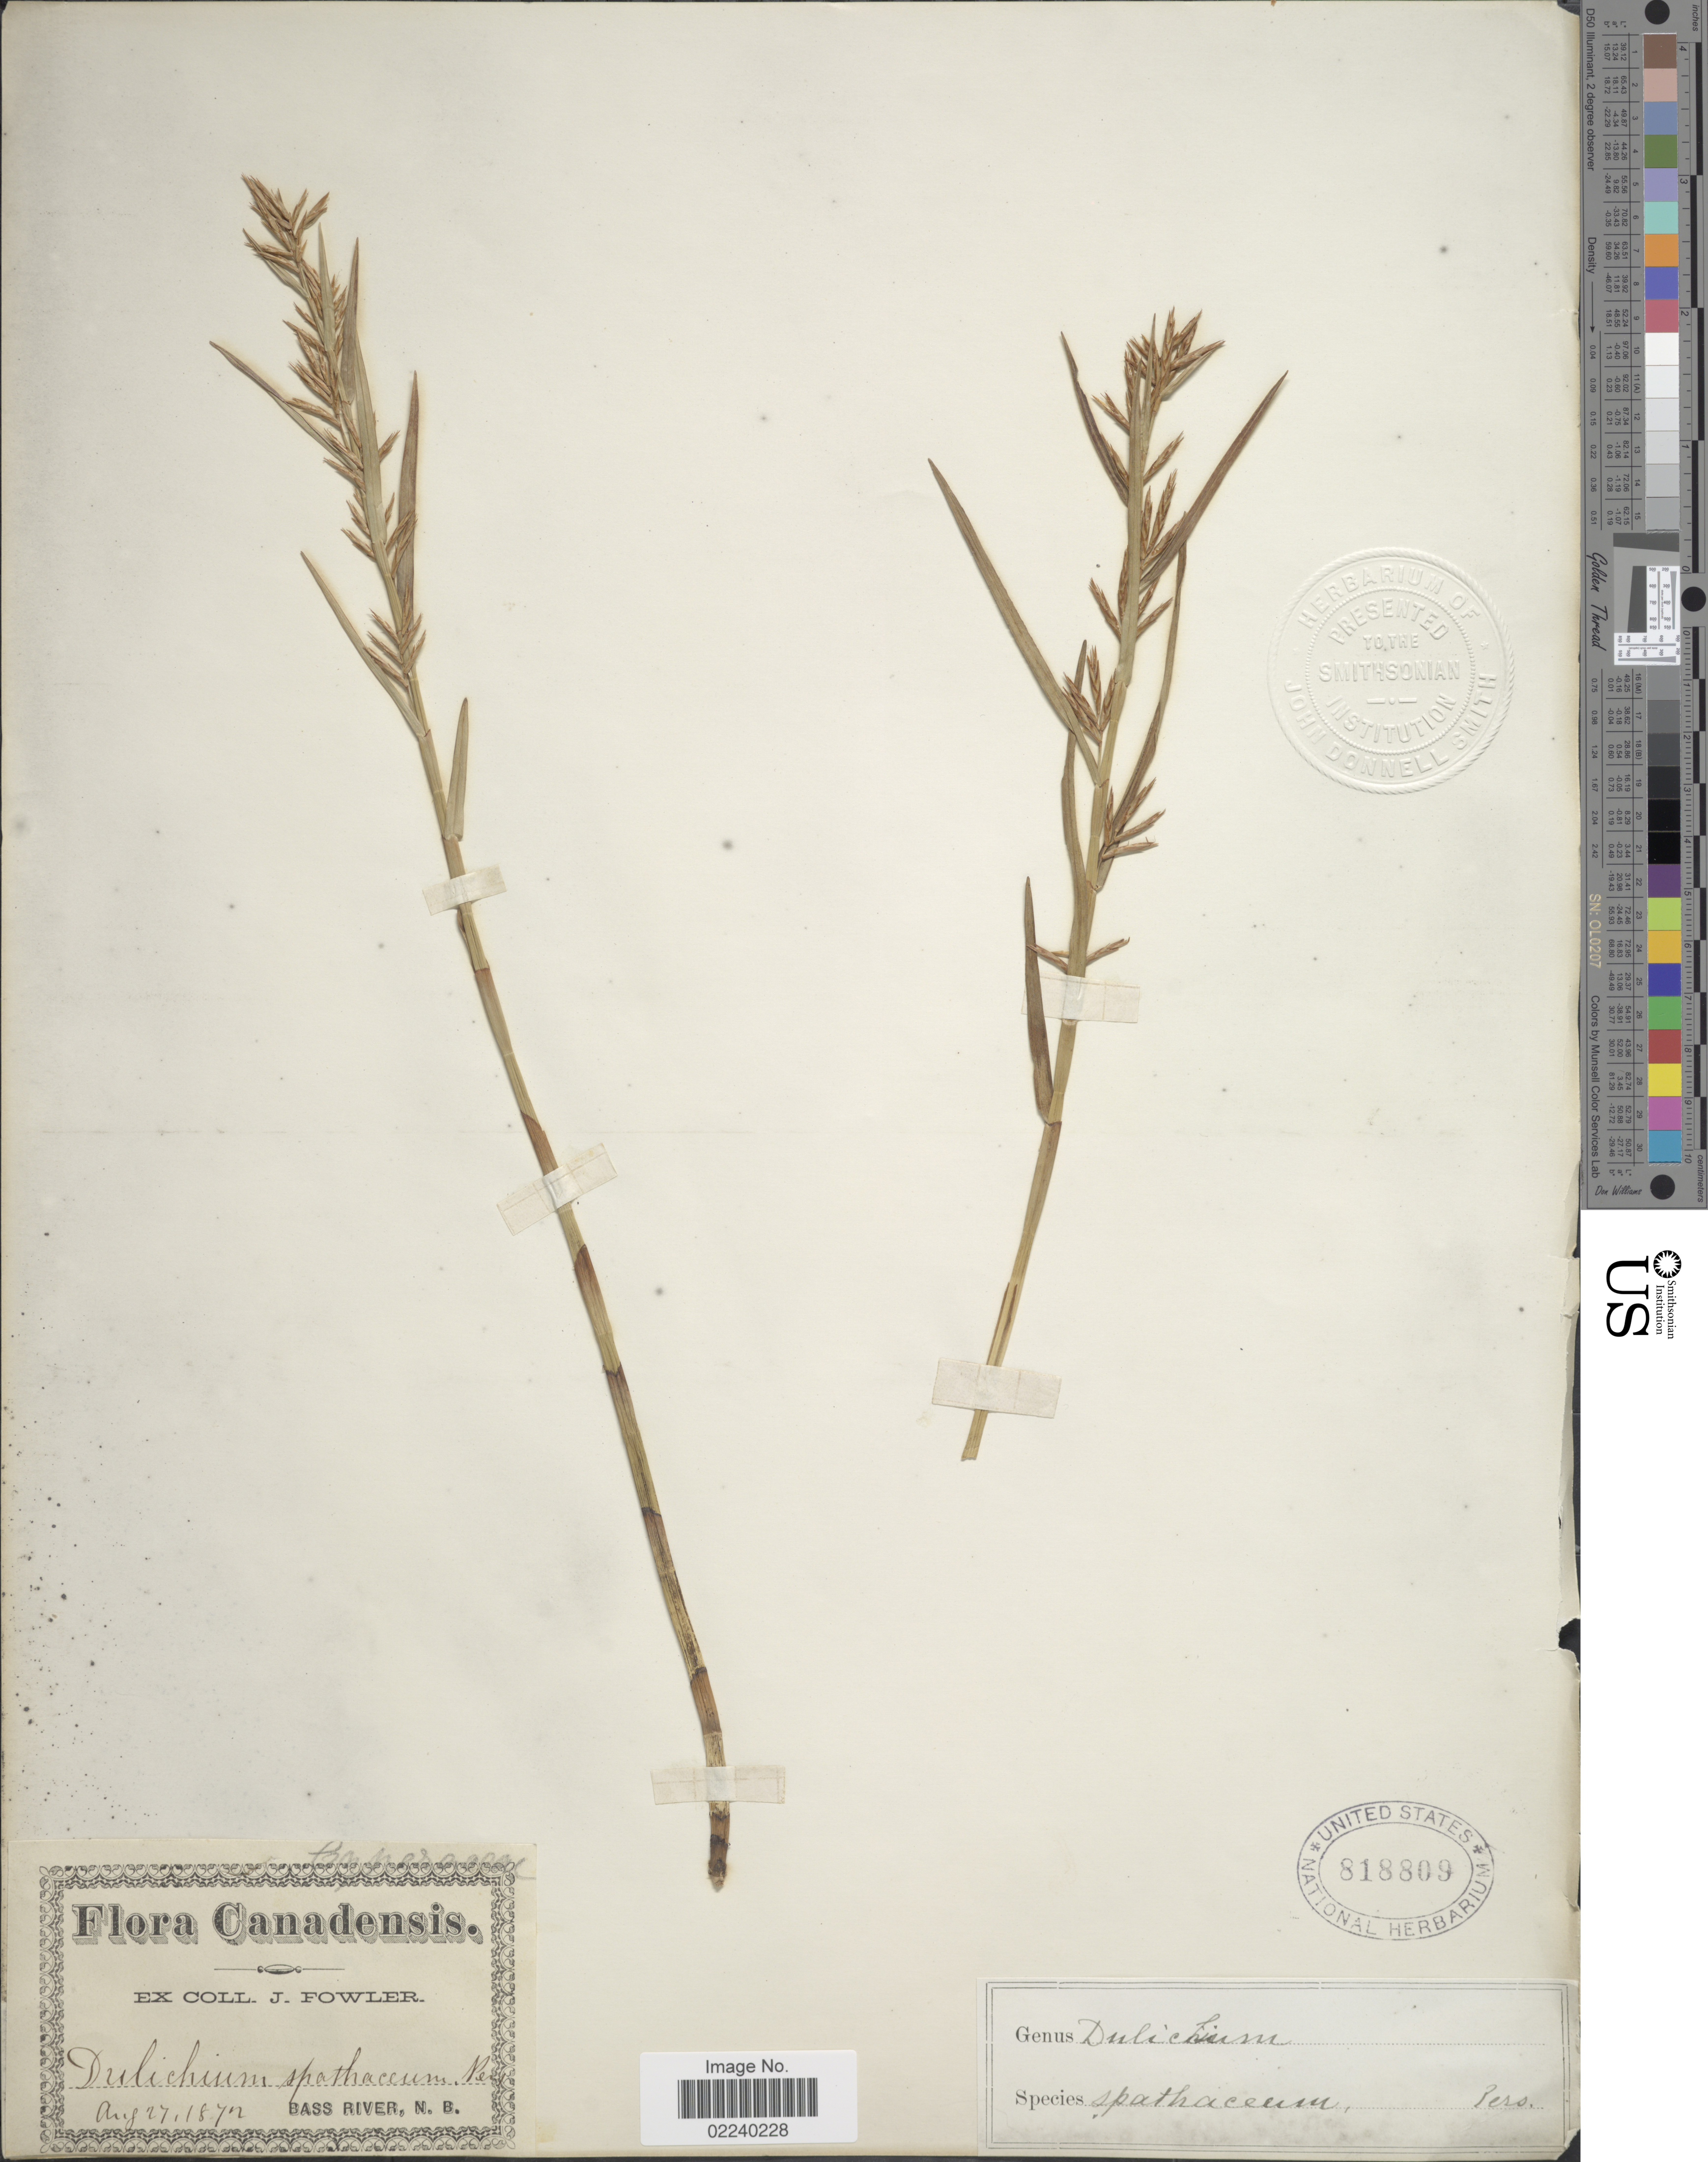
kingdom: Plantae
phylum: Tracheophyta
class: Liliopsida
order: Poales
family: Cyperaceae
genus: Dulichium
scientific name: Dulichium arundinaceum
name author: (L.) Britton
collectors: ex herb. J. Fowler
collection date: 1872-08-27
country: Canada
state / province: New Brunswick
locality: Bass River, N.B.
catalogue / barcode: US 818809